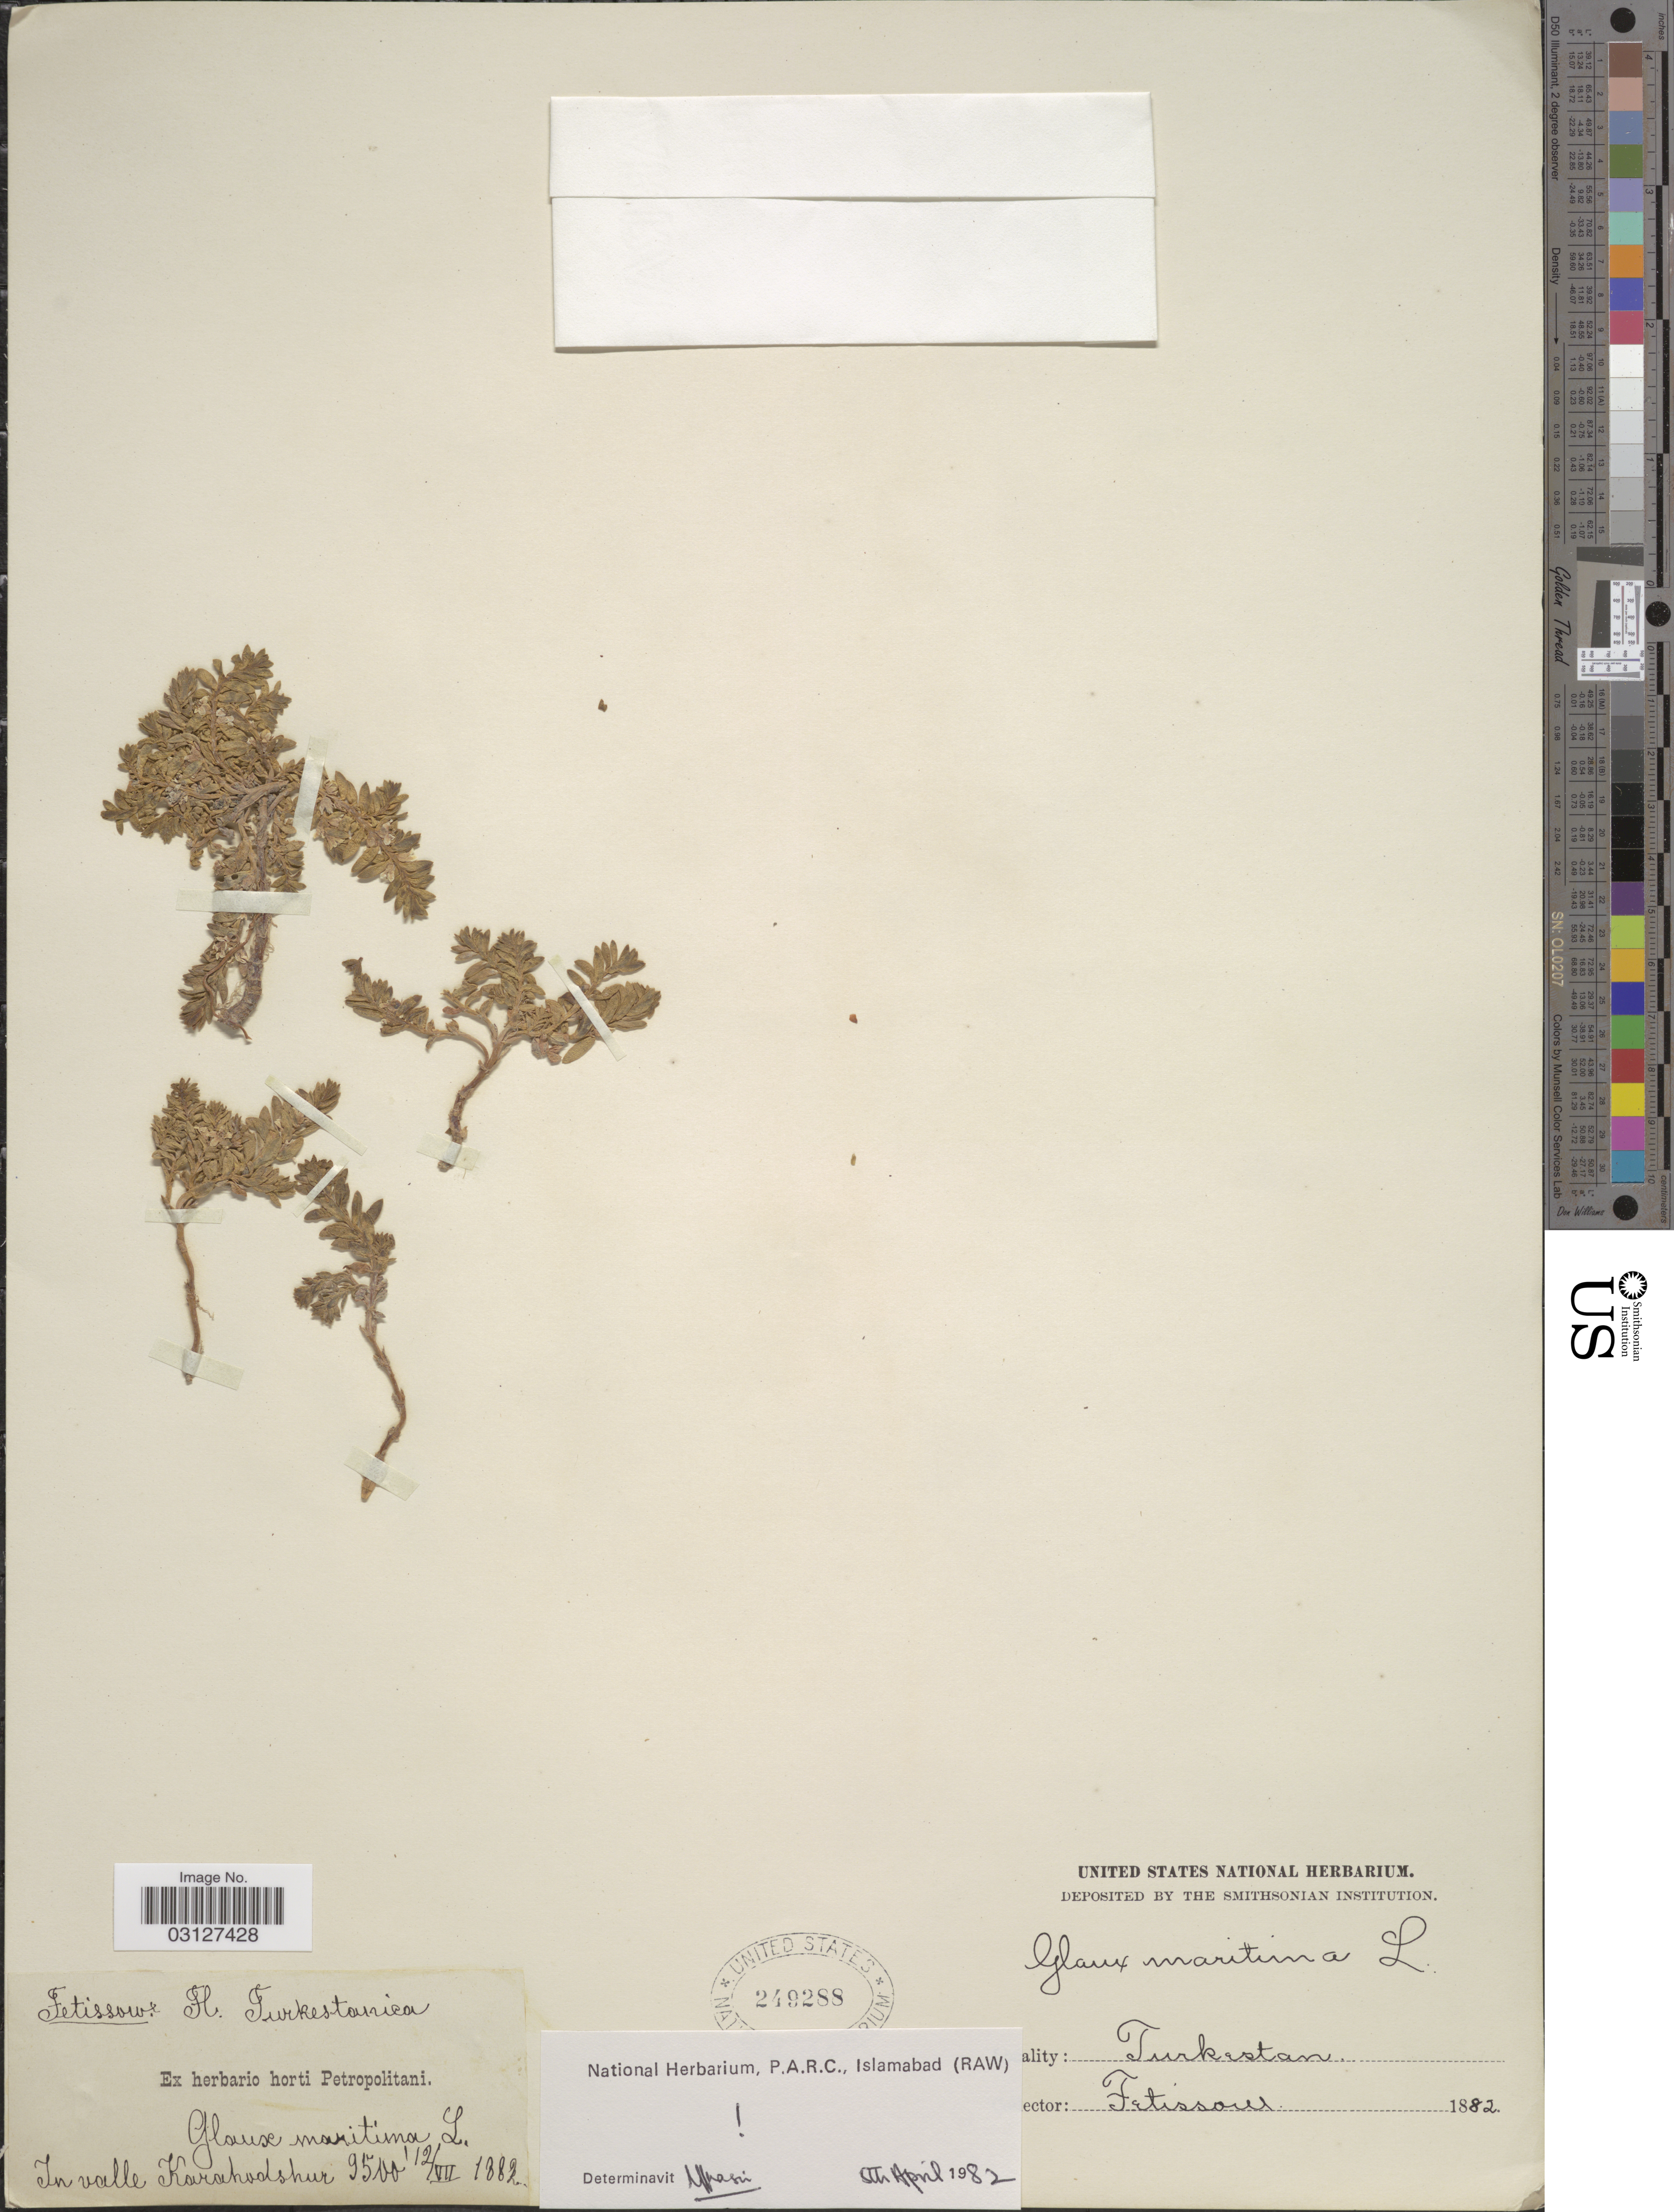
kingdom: Plantae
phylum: Tracheophyta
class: Magnoliopsida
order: Ericales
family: Primulaceae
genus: Glaux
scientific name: Glaux maritima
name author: L.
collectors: -. Fetissow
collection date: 1882-07-12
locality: Turkestanica. In valle Karahodshur.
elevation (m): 2896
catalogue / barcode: US 249288